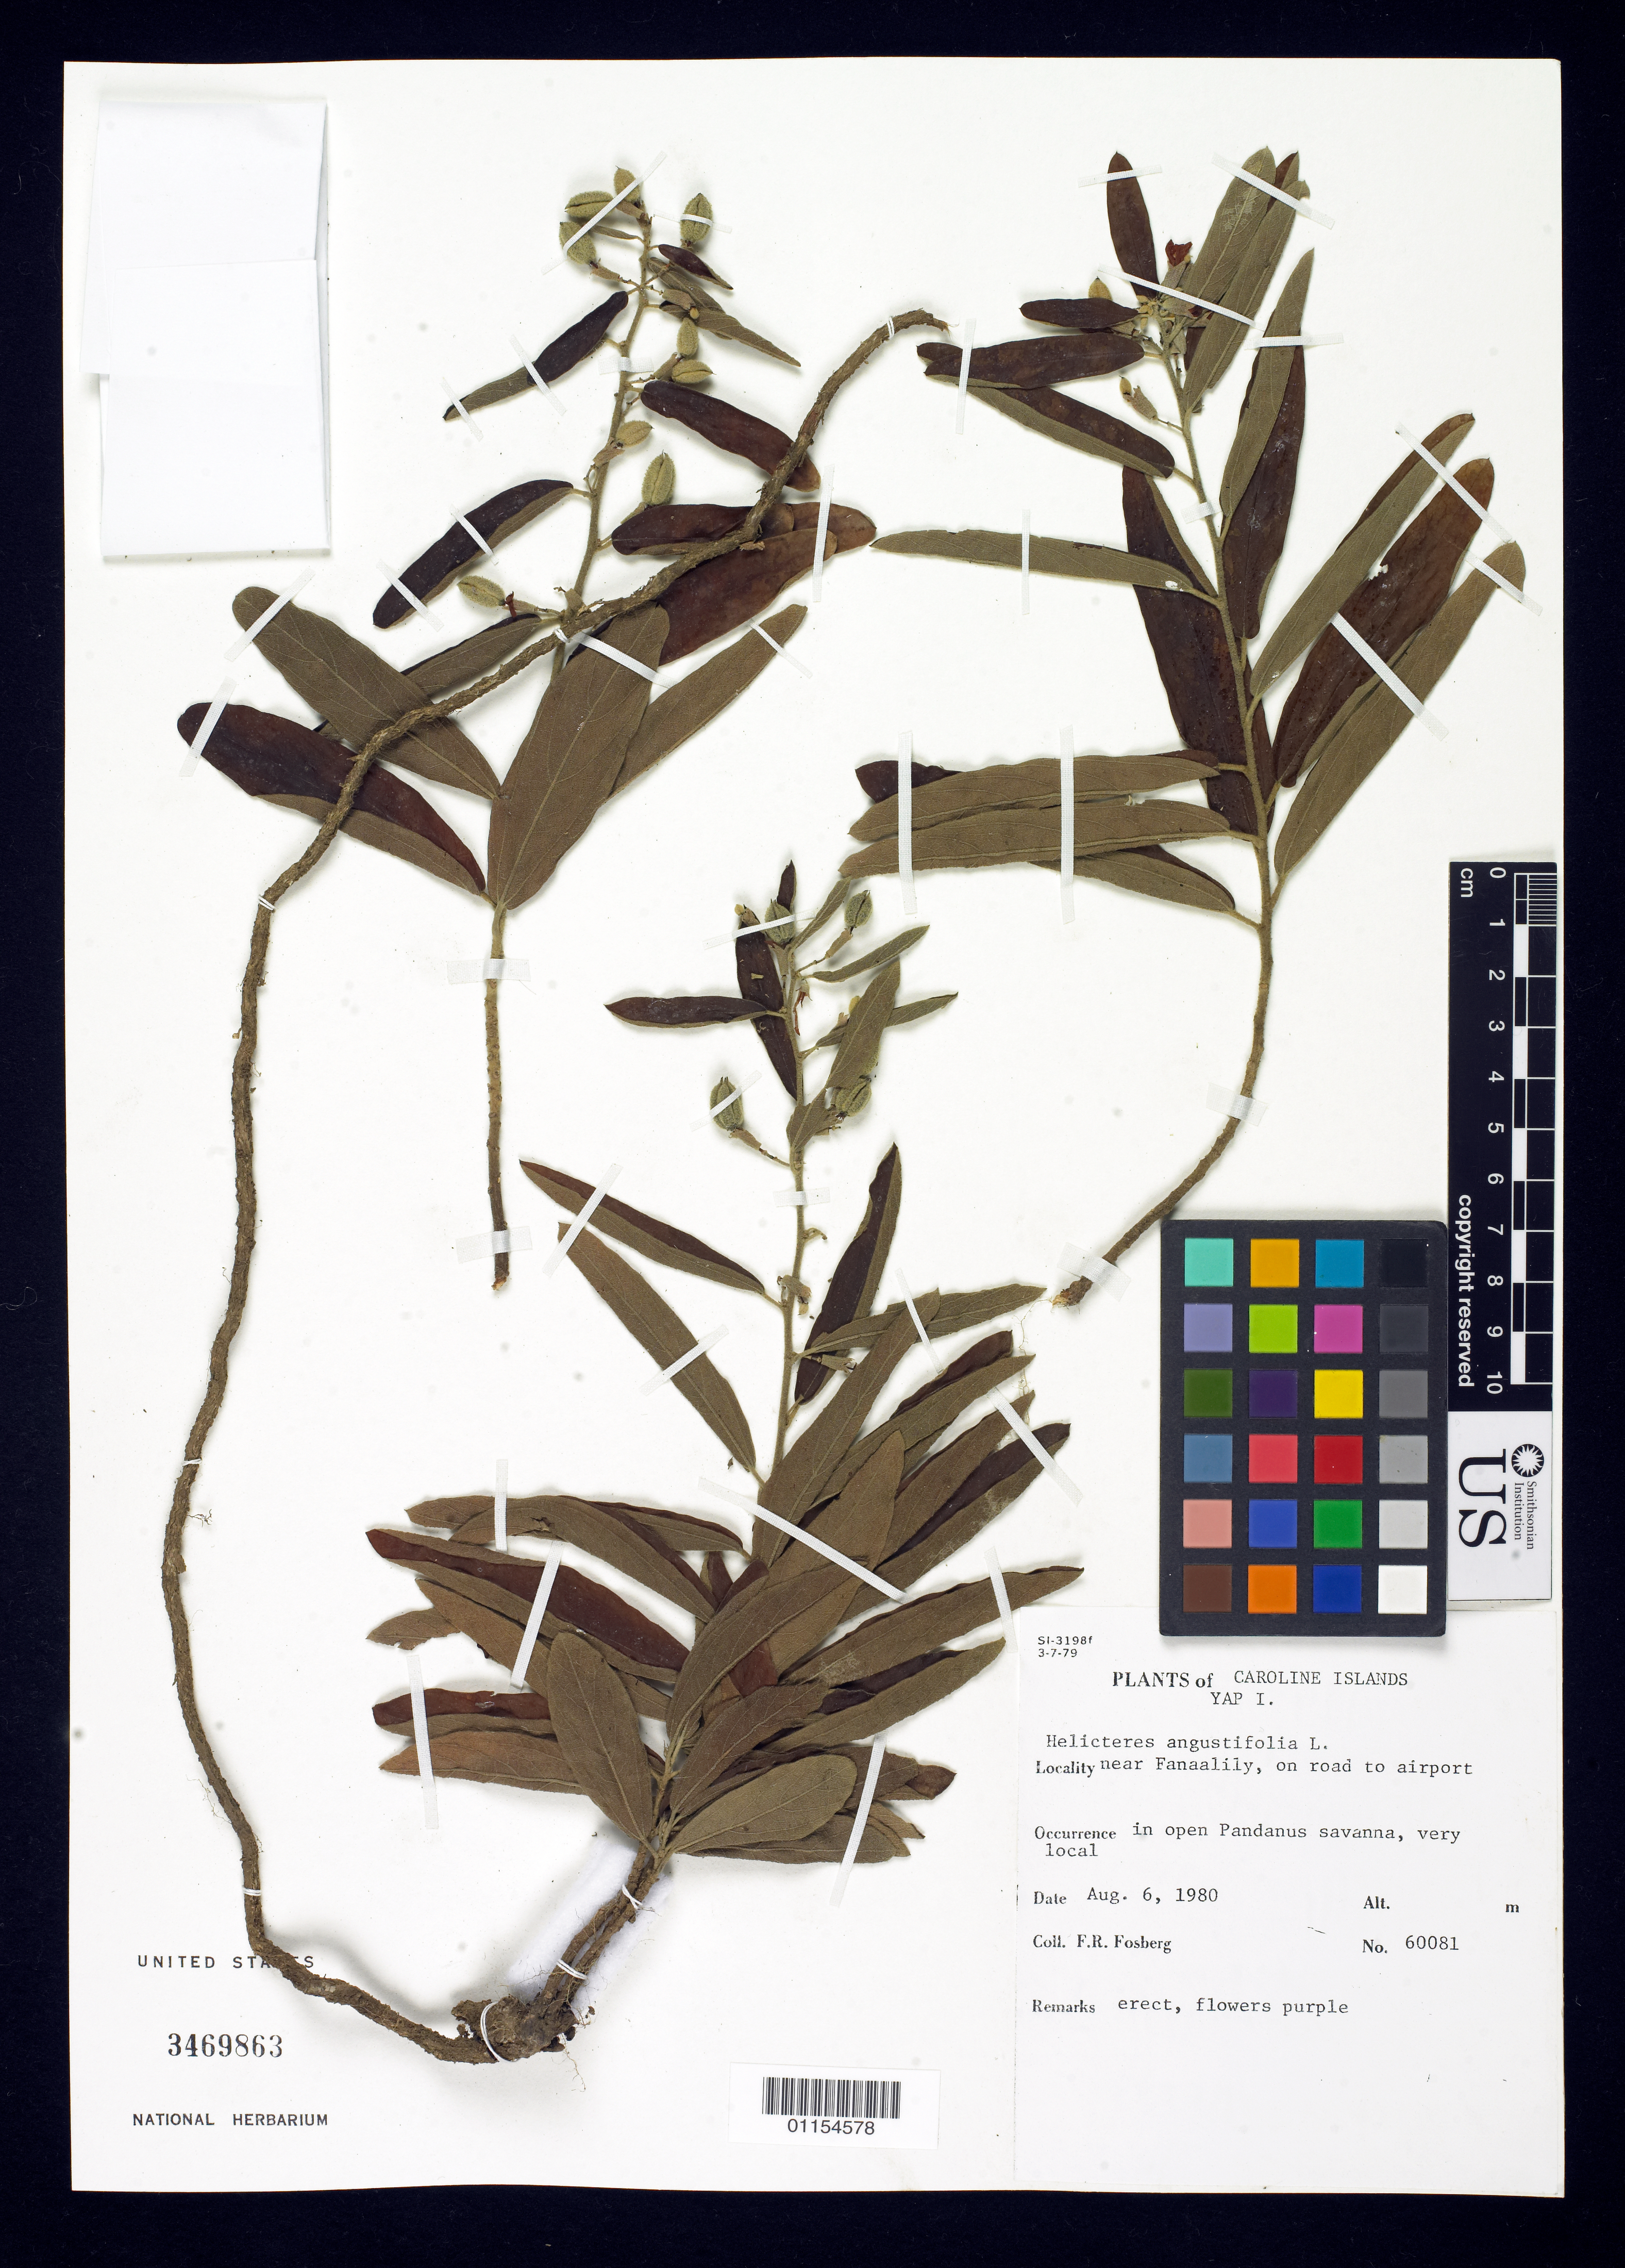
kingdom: Plantae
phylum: Tracheophyta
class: Magnoliopsida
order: Malvales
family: Malvaceae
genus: Helicteres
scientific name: Helicteres angustifolia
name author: L.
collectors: F. R. Fosberg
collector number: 60081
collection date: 1980-08-06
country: Micronesia, Federated States of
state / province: Yap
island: Yap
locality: near Fanaalily, on road to airport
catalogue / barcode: US 3469863